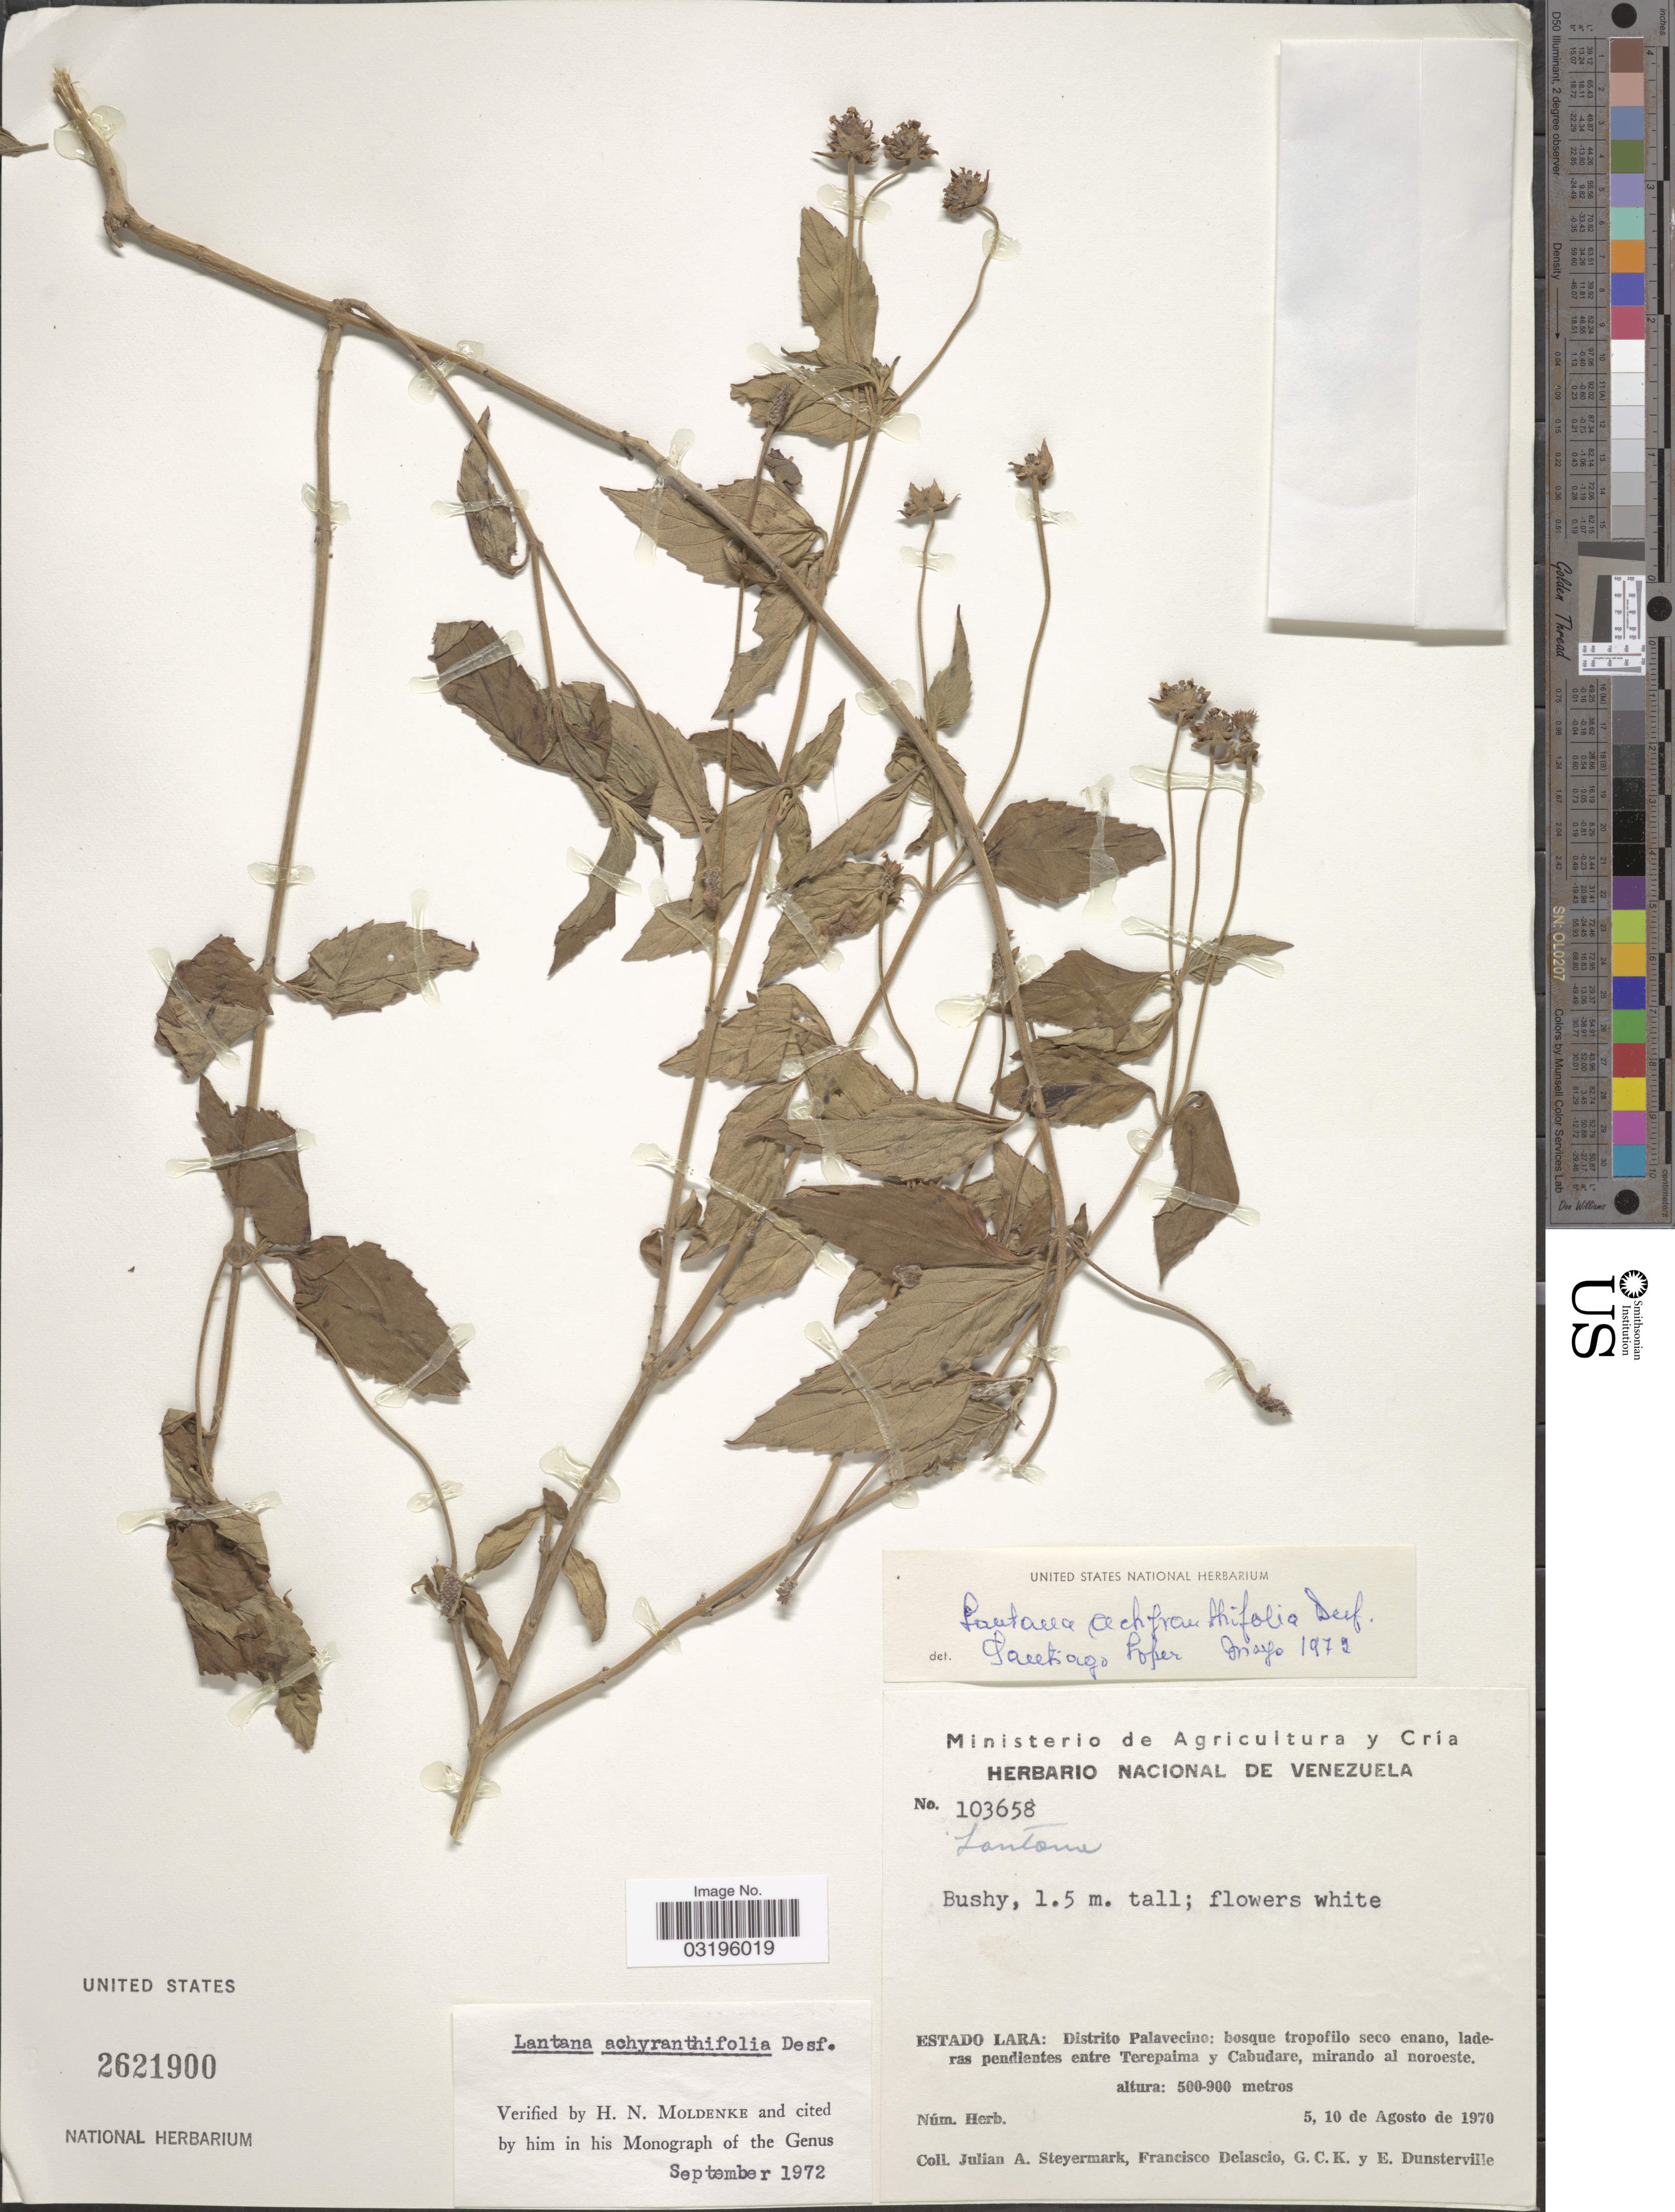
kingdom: Plantae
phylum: Tracheophyta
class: Magnoliopsida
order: Lamiales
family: Verbenaceae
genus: Lantana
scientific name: Lantana achyranthifolia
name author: Desf.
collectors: J. Steyermark, F. Delascio, G. C. K. Dunsterville & E. Dunsterville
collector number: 103658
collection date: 1970-08-05/1970-08-10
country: Venezuela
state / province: Lara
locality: Distrito Palavecino: bosque tropofilo seco enano, laderas pendientes entre Terepaima y Cabudare, mirano al noroeste.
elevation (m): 500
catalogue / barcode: US 2621900